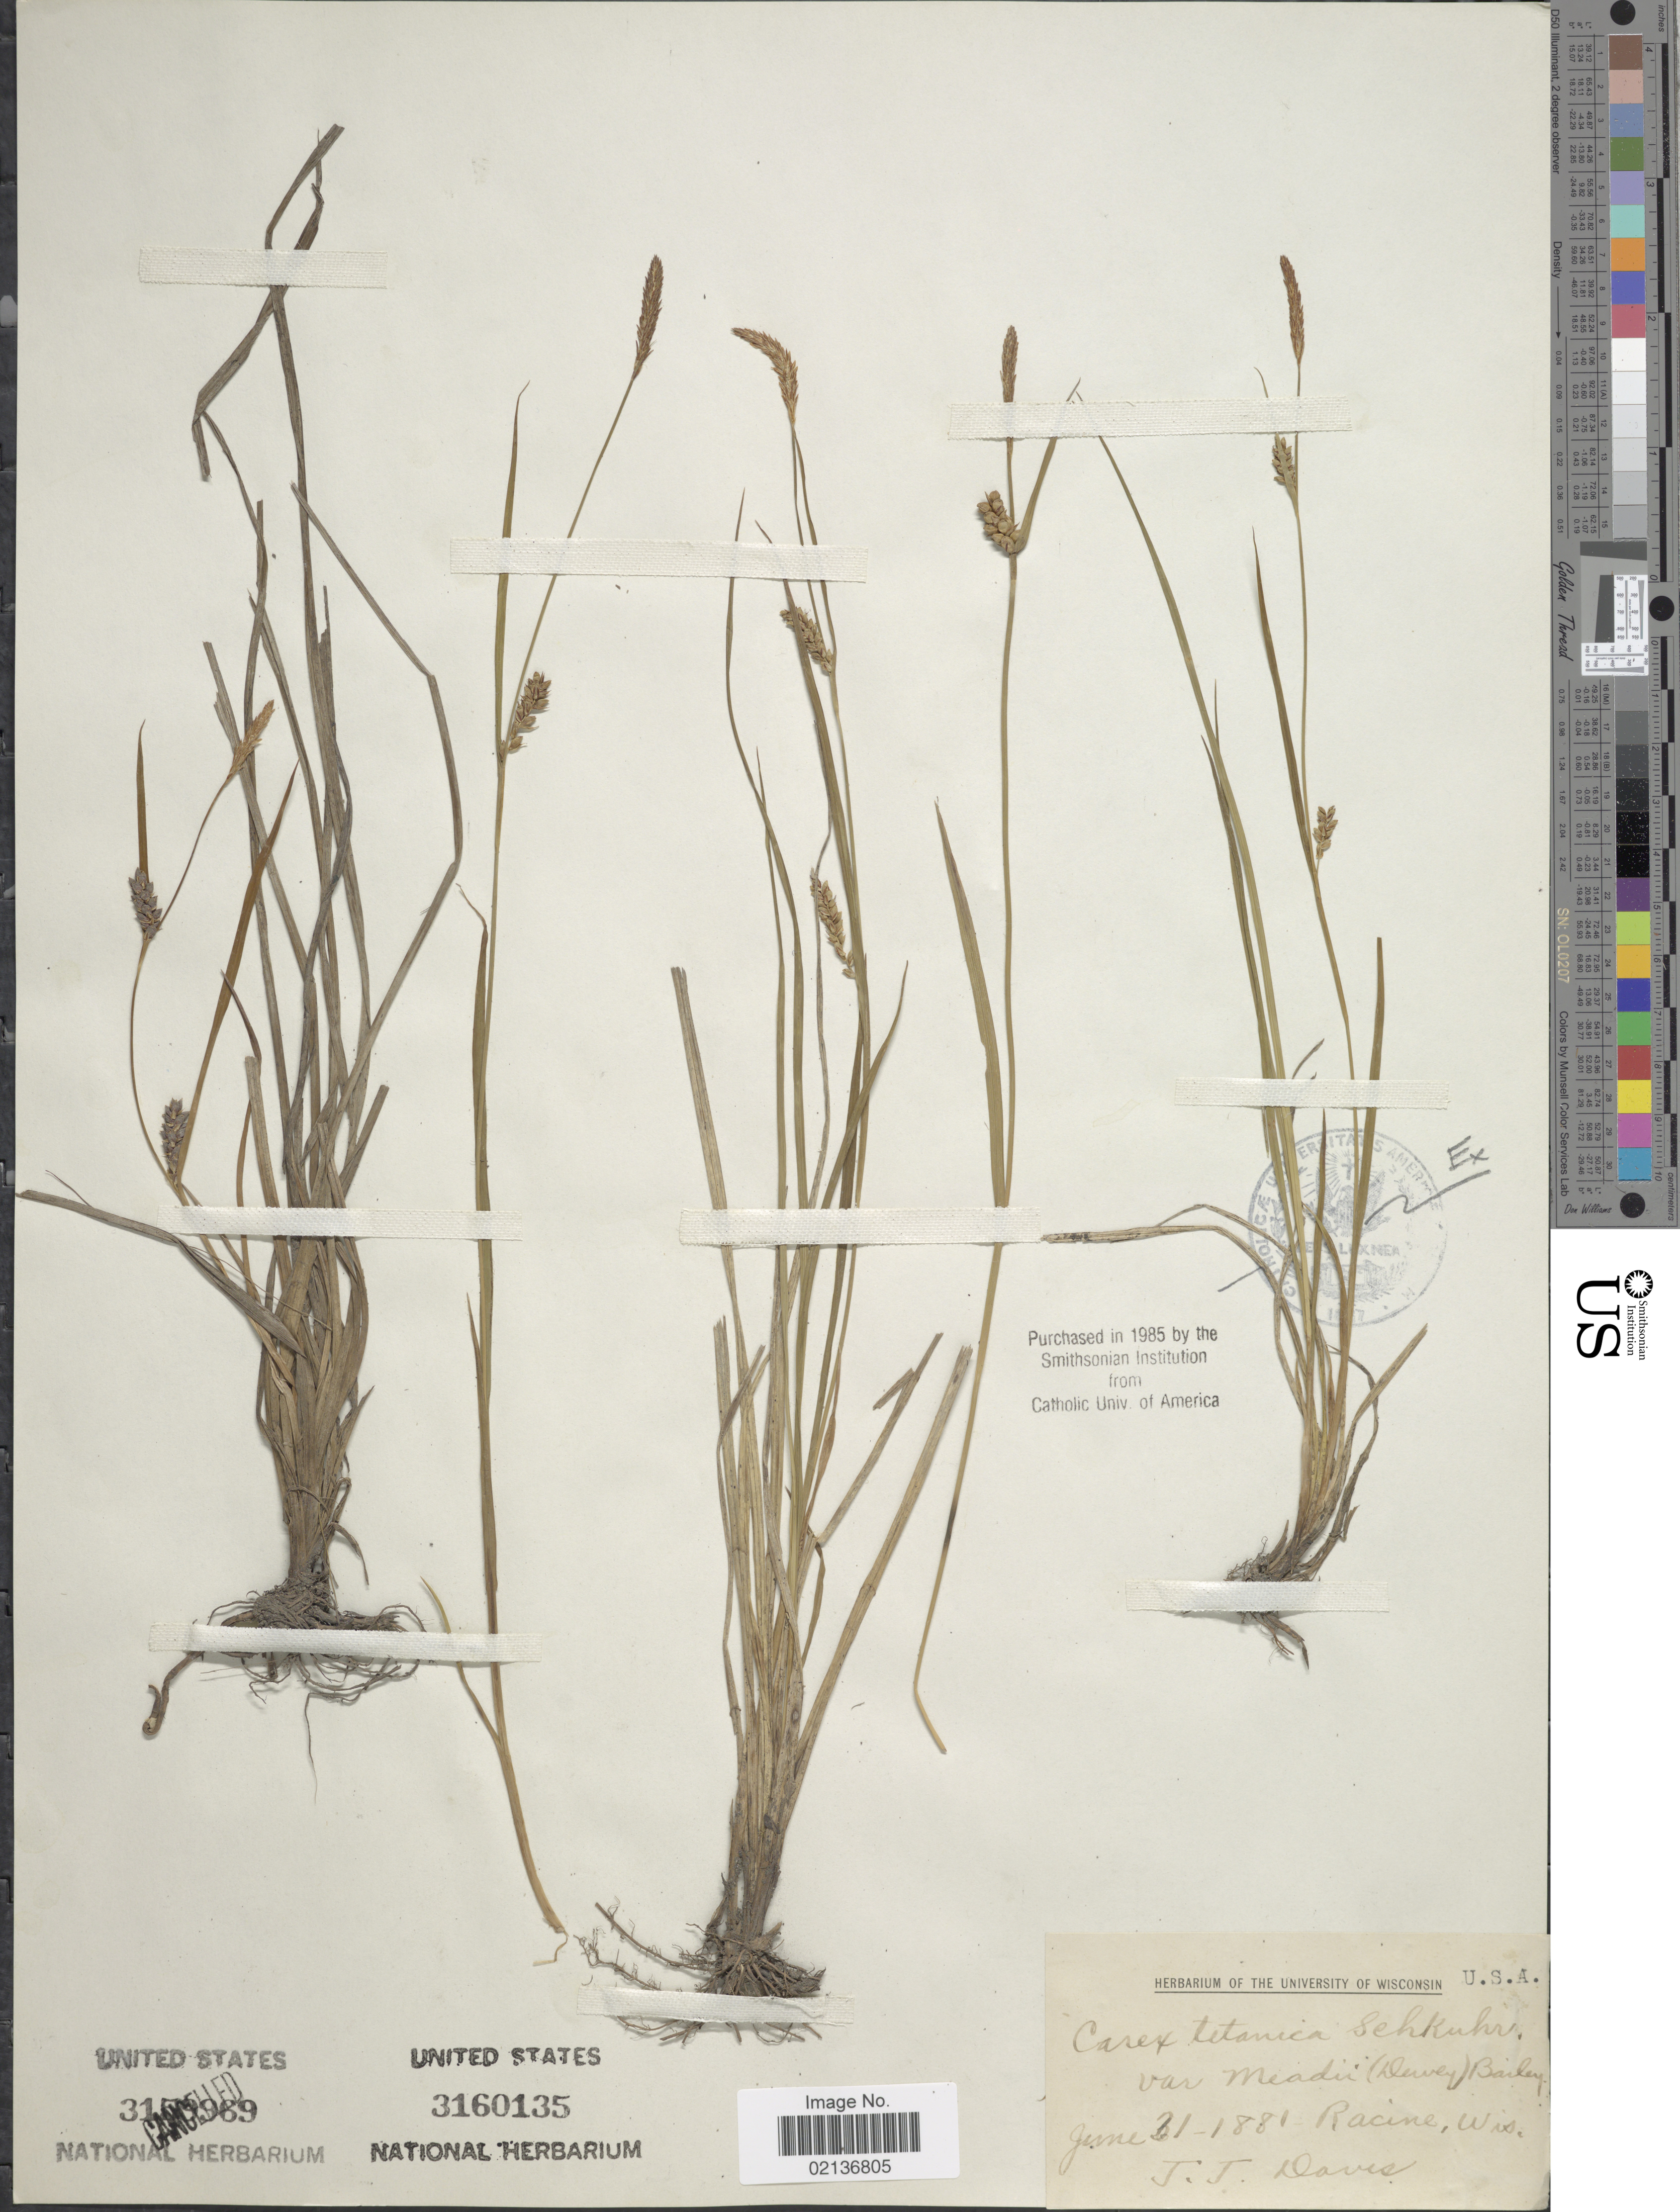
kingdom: Plantae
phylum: Tracheophyta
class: Liliopsida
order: Poales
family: Cyperaceae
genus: Carex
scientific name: Carex tetanica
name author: Schkuhr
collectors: J. Davis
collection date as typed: Transcribed d/m/y: 31/6/1881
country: United States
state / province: Wisconsin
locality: Racine, Wis.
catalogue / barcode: US 3160135